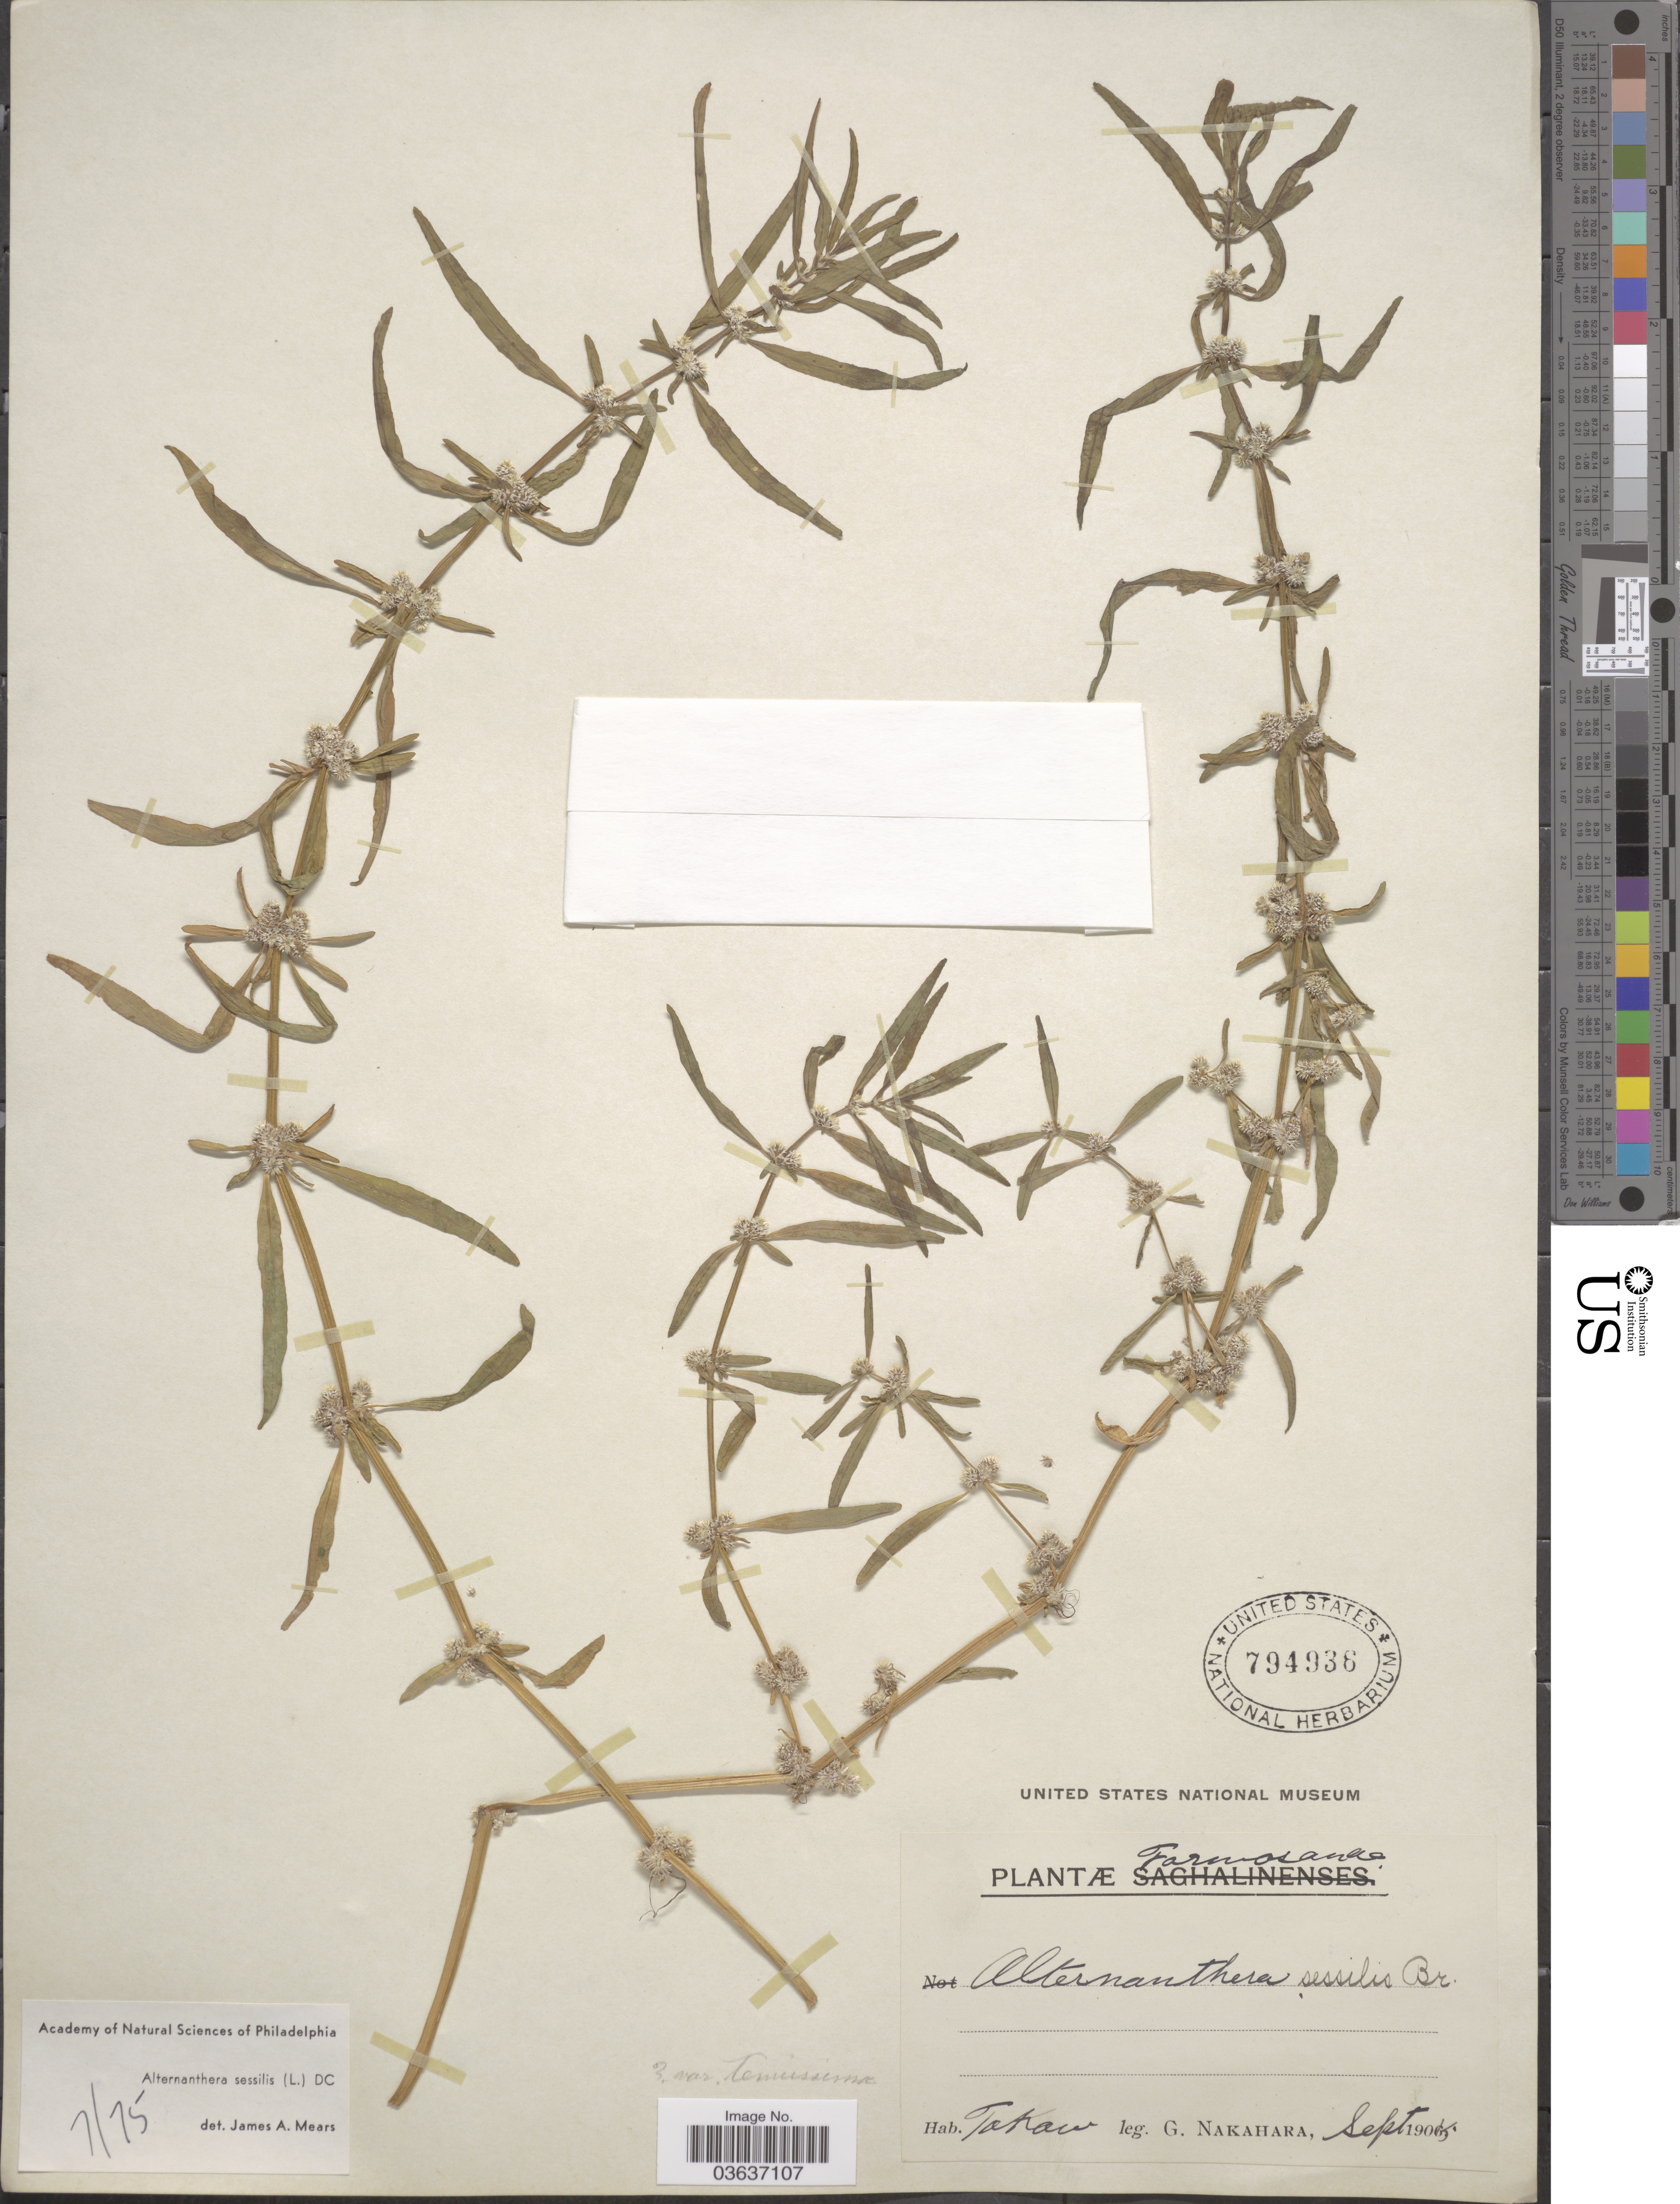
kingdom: Plantae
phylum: Tracheophyta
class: Magnoliopsida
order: Caryophyllales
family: Amaranthaceae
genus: Alternanthera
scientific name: Alternanthera sessilis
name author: (L.) DC.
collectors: G. Nakahara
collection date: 1905-09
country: Taiwan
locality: Formosanae. Takao.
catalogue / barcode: US 794936